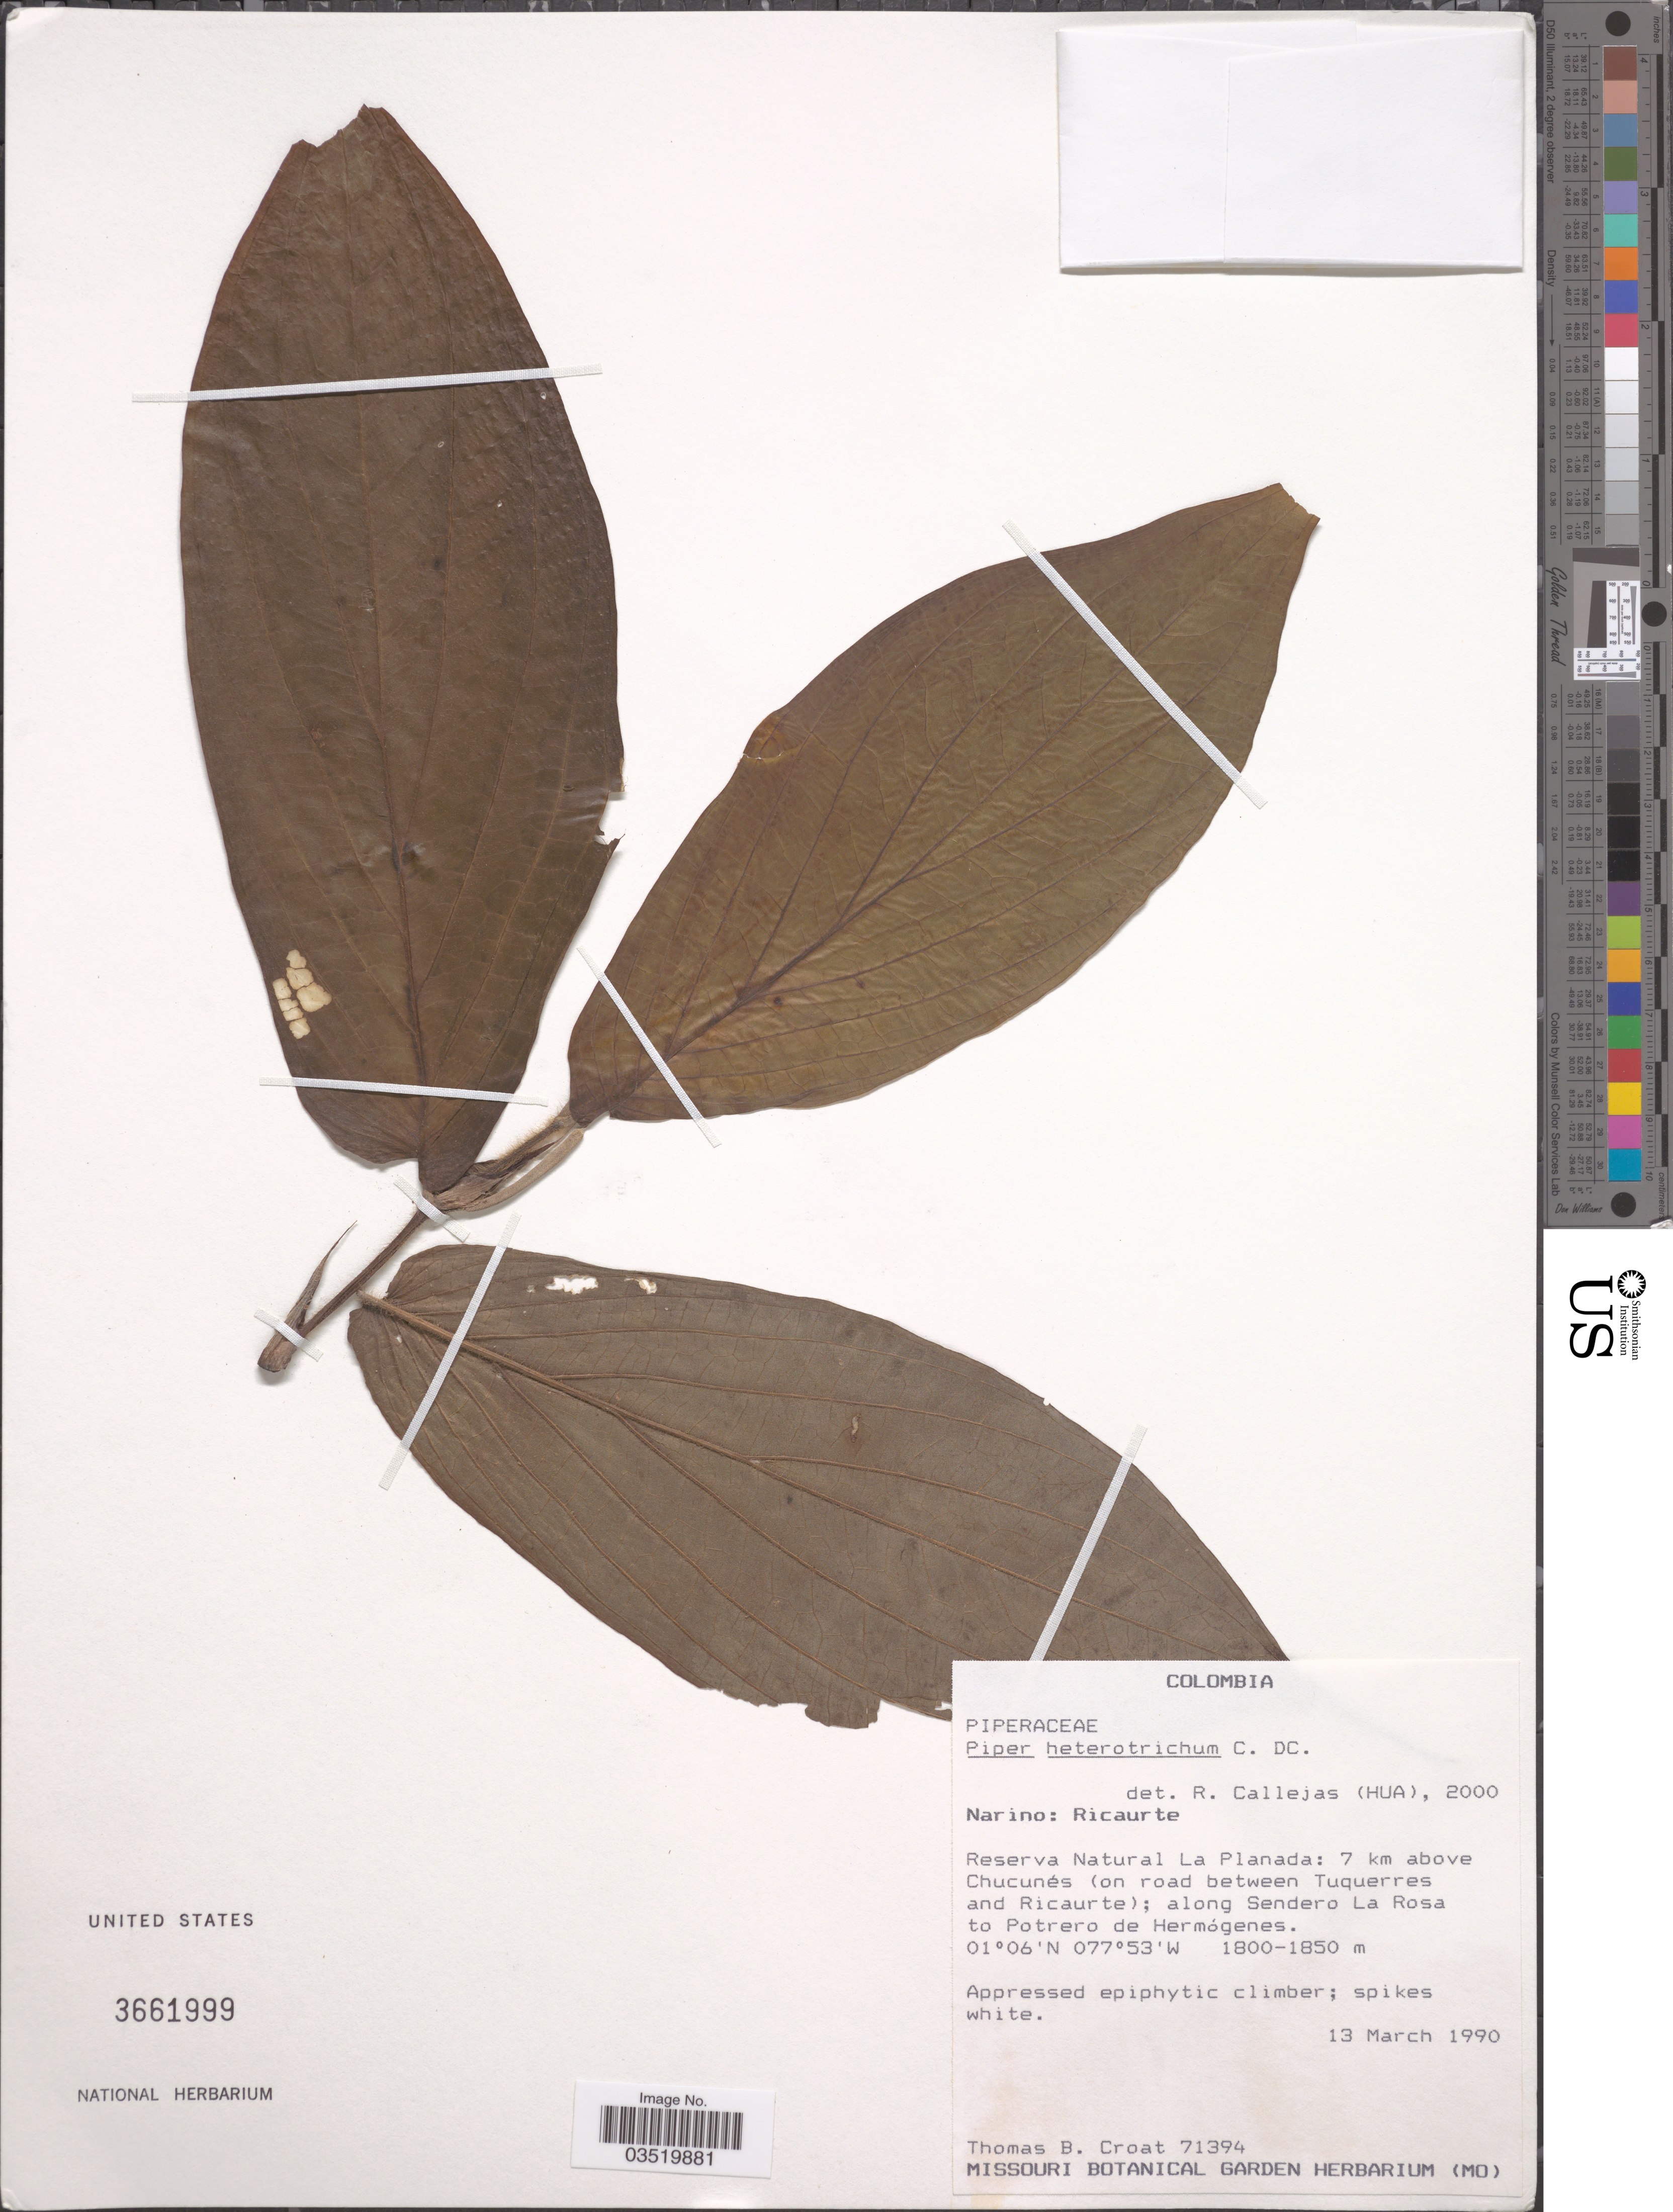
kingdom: Plantae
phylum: Tracheophyta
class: Magnoliopsida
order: Piperales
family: Piperaceae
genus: Piper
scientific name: Piper heterotrichum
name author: C. DC.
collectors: T. B. Croat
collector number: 71394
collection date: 1990-03-13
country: Colombia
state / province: Nariño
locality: Ricaurte. Reserva Natural La Planada: 7 km above Chucunés (on road between Tuquerres and Ricaurte); along Sendero La Rosa to Potrero de Hermógenes.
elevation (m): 1800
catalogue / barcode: US 3661999